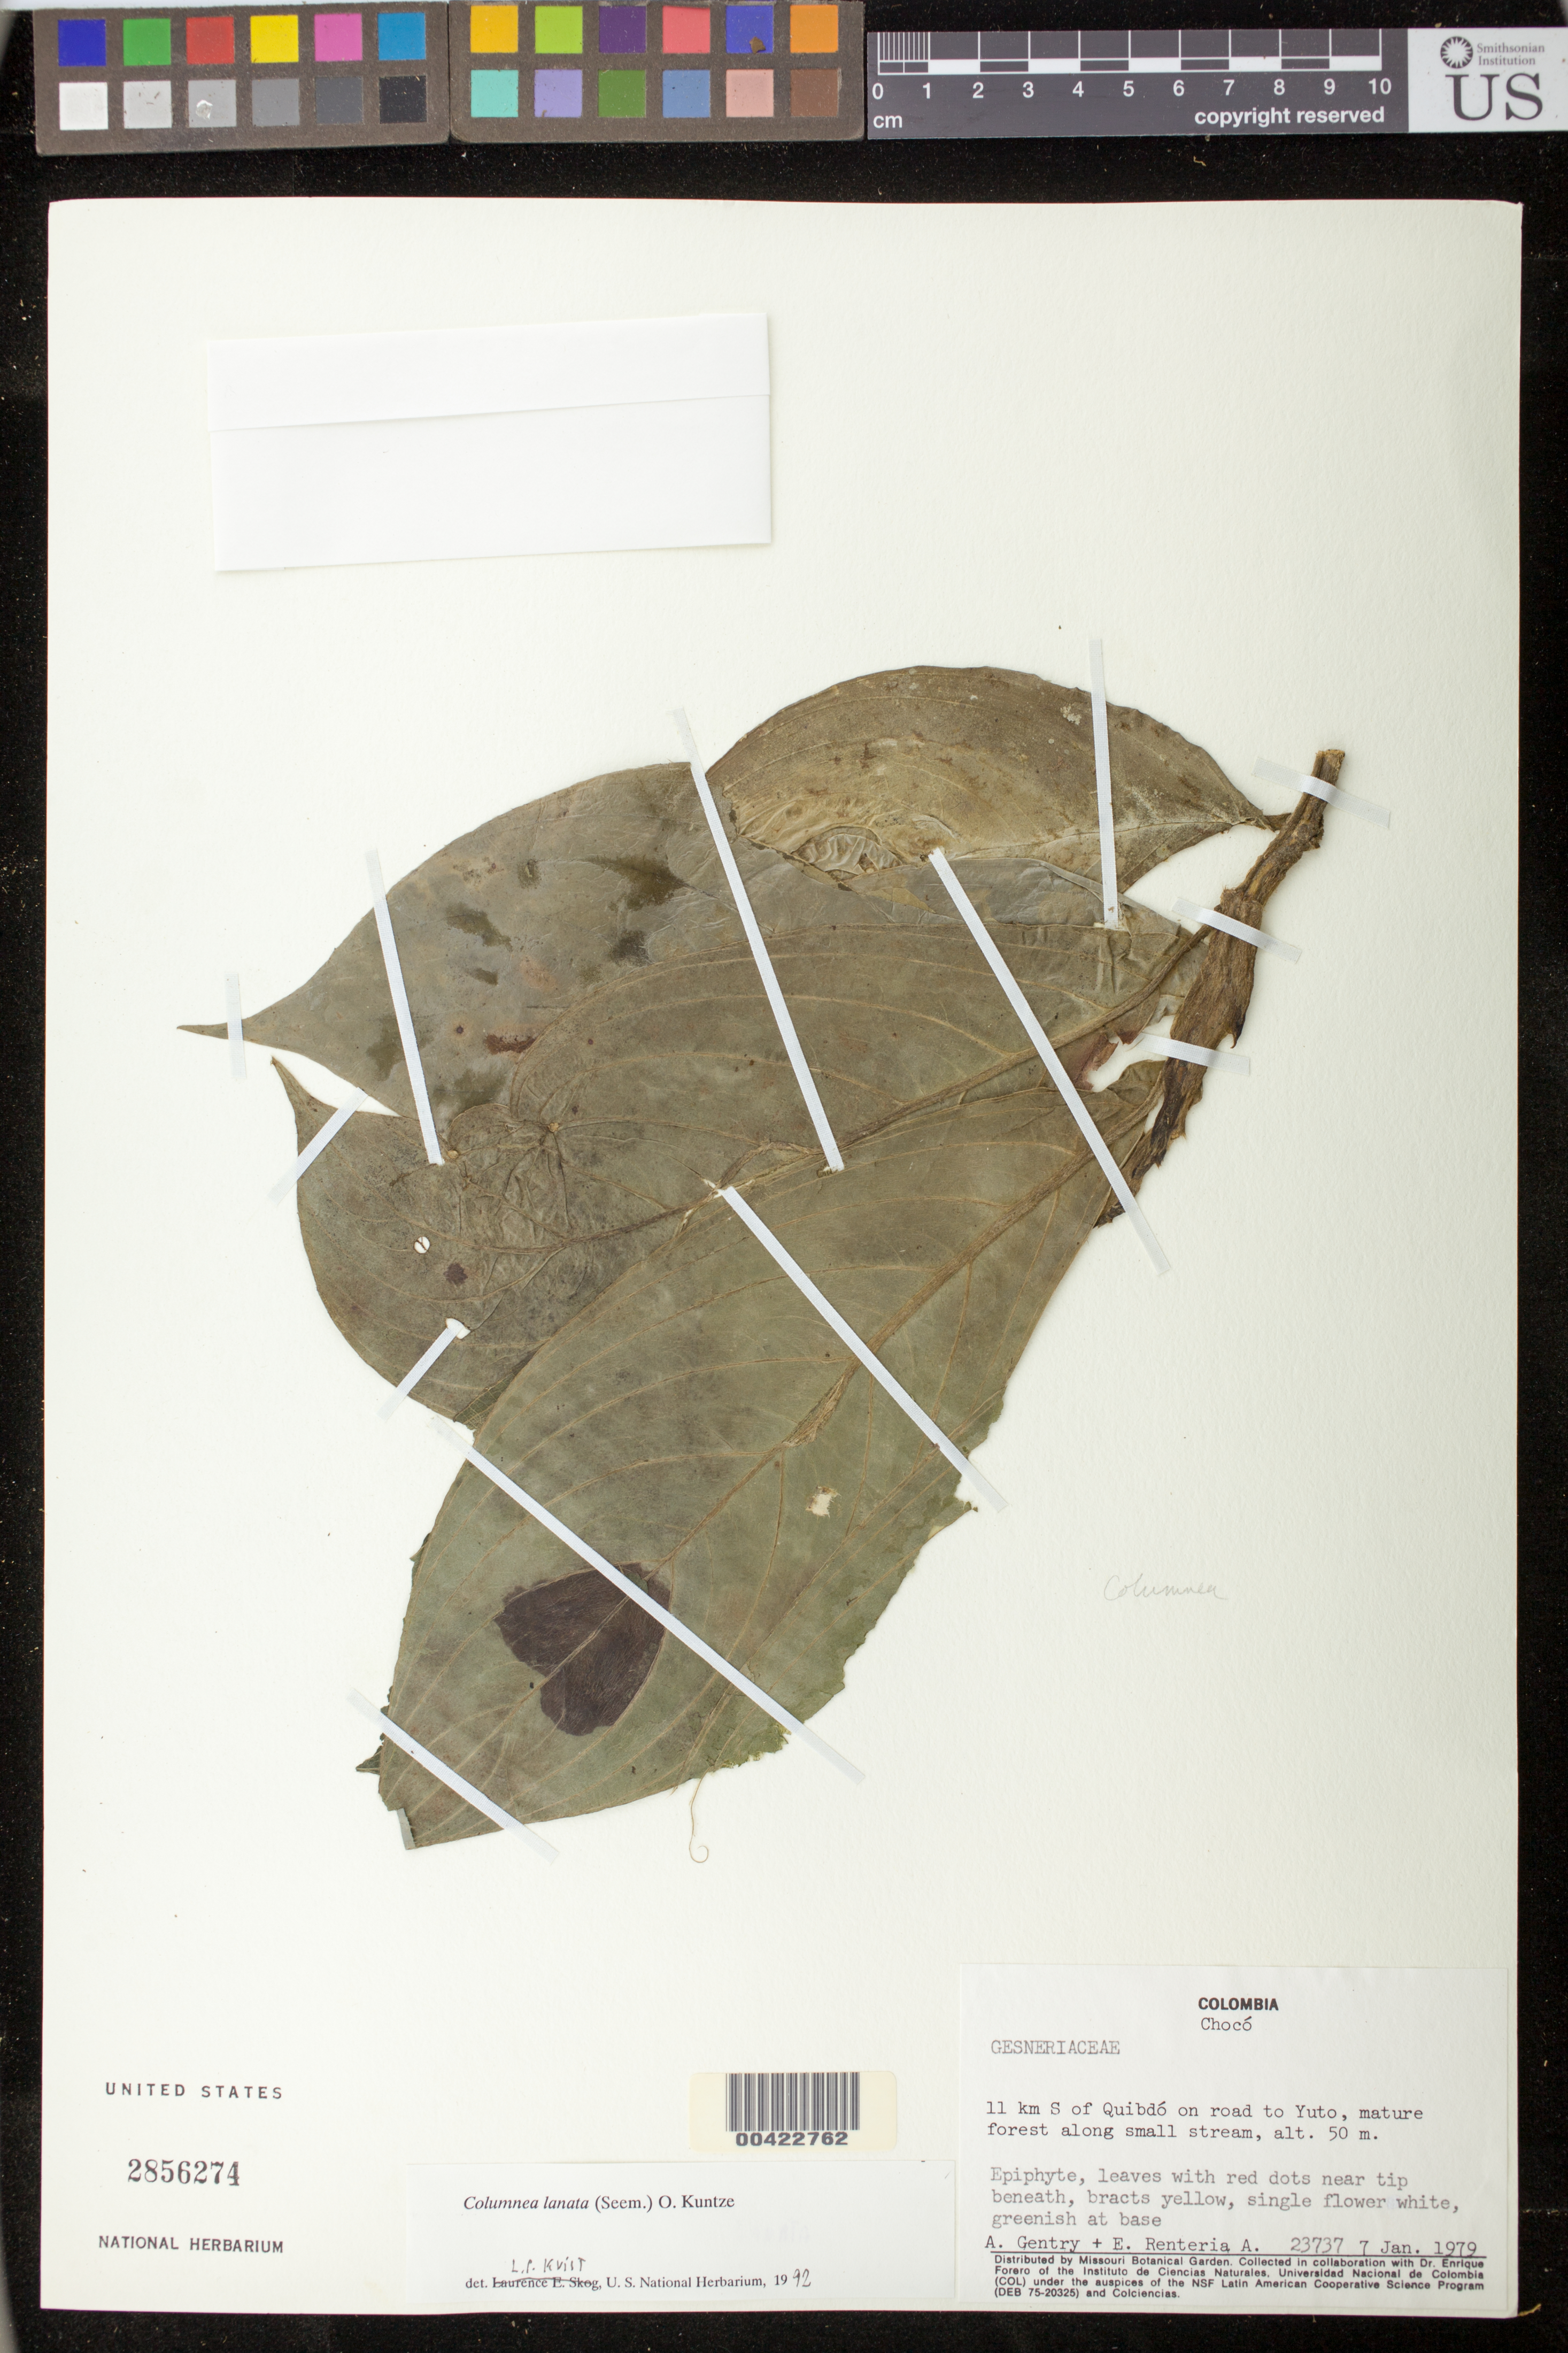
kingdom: Plantae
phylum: Tracheophyta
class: Magnoliopsida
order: Lamiales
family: Gesneriaceae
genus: Columnea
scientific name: Columnea lanata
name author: (Seem.) Kuntze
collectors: A. H. Gentry & E. Renteria A.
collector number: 23737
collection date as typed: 07 Jan 1979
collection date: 1979-01-07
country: Colombia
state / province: Chocó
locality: S of Quibdo to Yuto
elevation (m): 50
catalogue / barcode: US 2856274